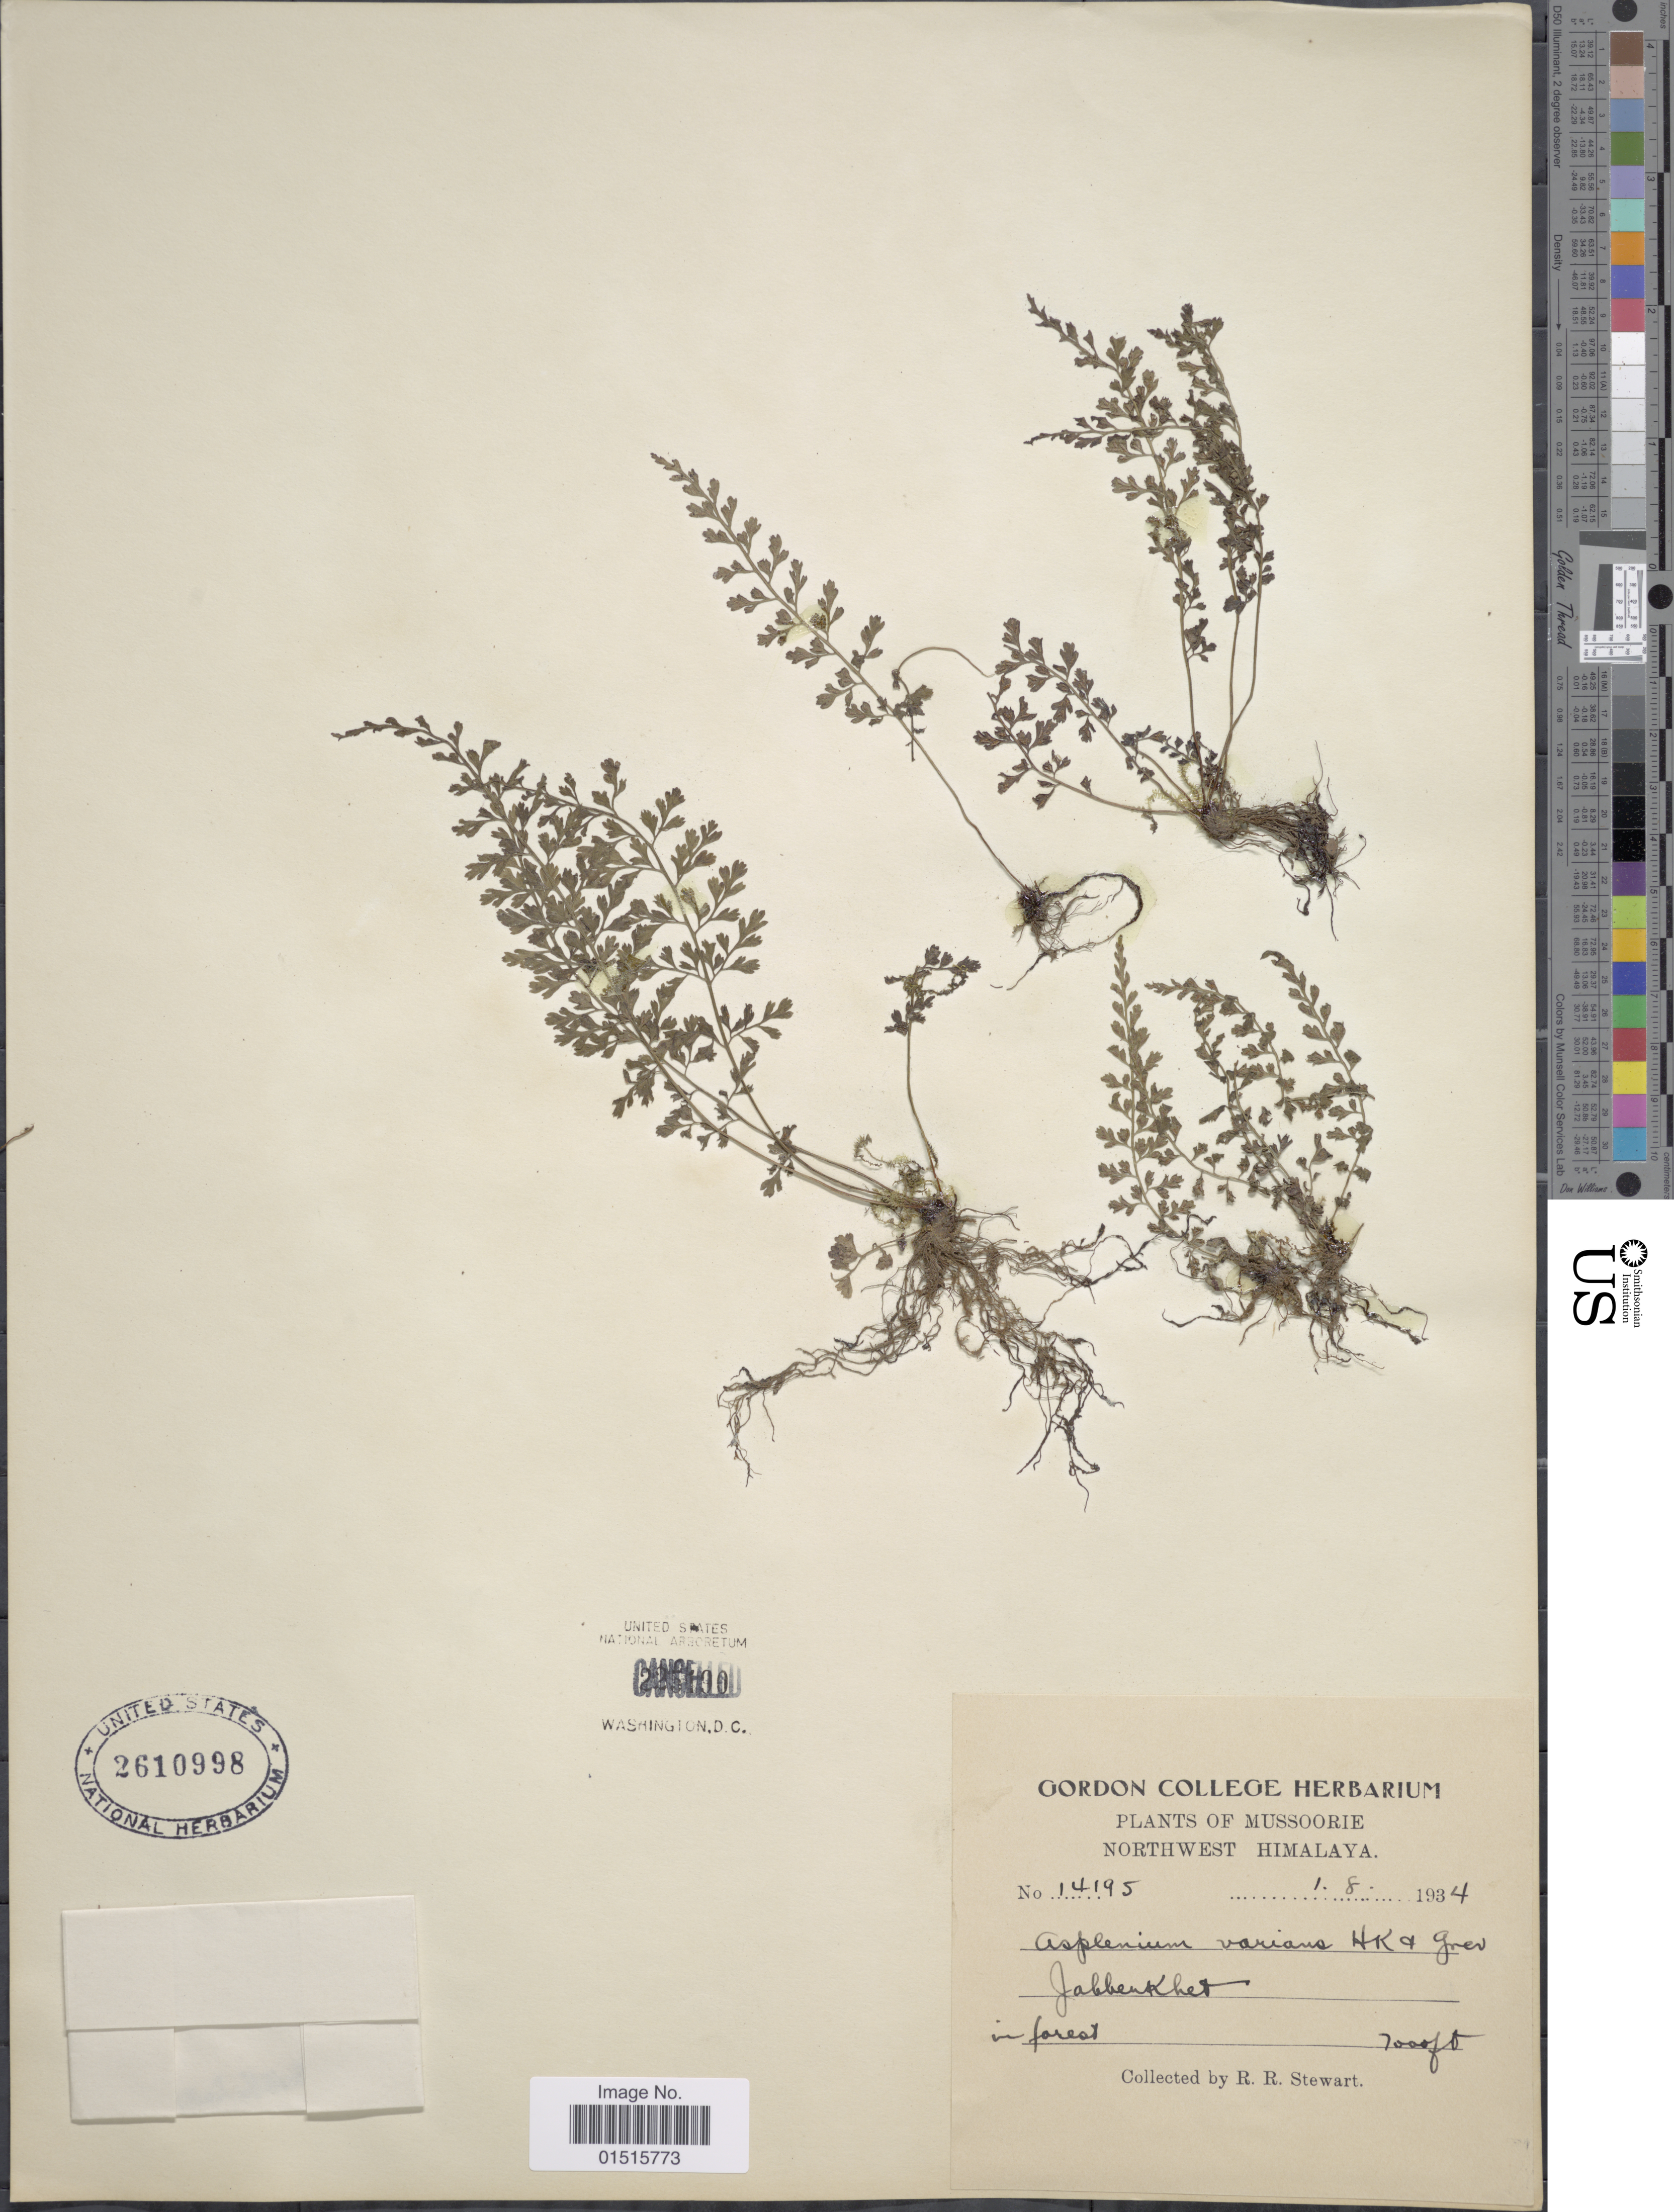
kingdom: Plantae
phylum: Tracheophyta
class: Polypodiopsida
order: Polypodiales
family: Aspleniaceae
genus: Asplenium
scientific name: Asplenium varians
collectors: R. R. Stewart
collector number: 14195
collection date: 1934-08-01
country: India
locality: Mussoorie, Northwest Himalaya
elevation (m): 2134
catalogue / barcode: US 2610998